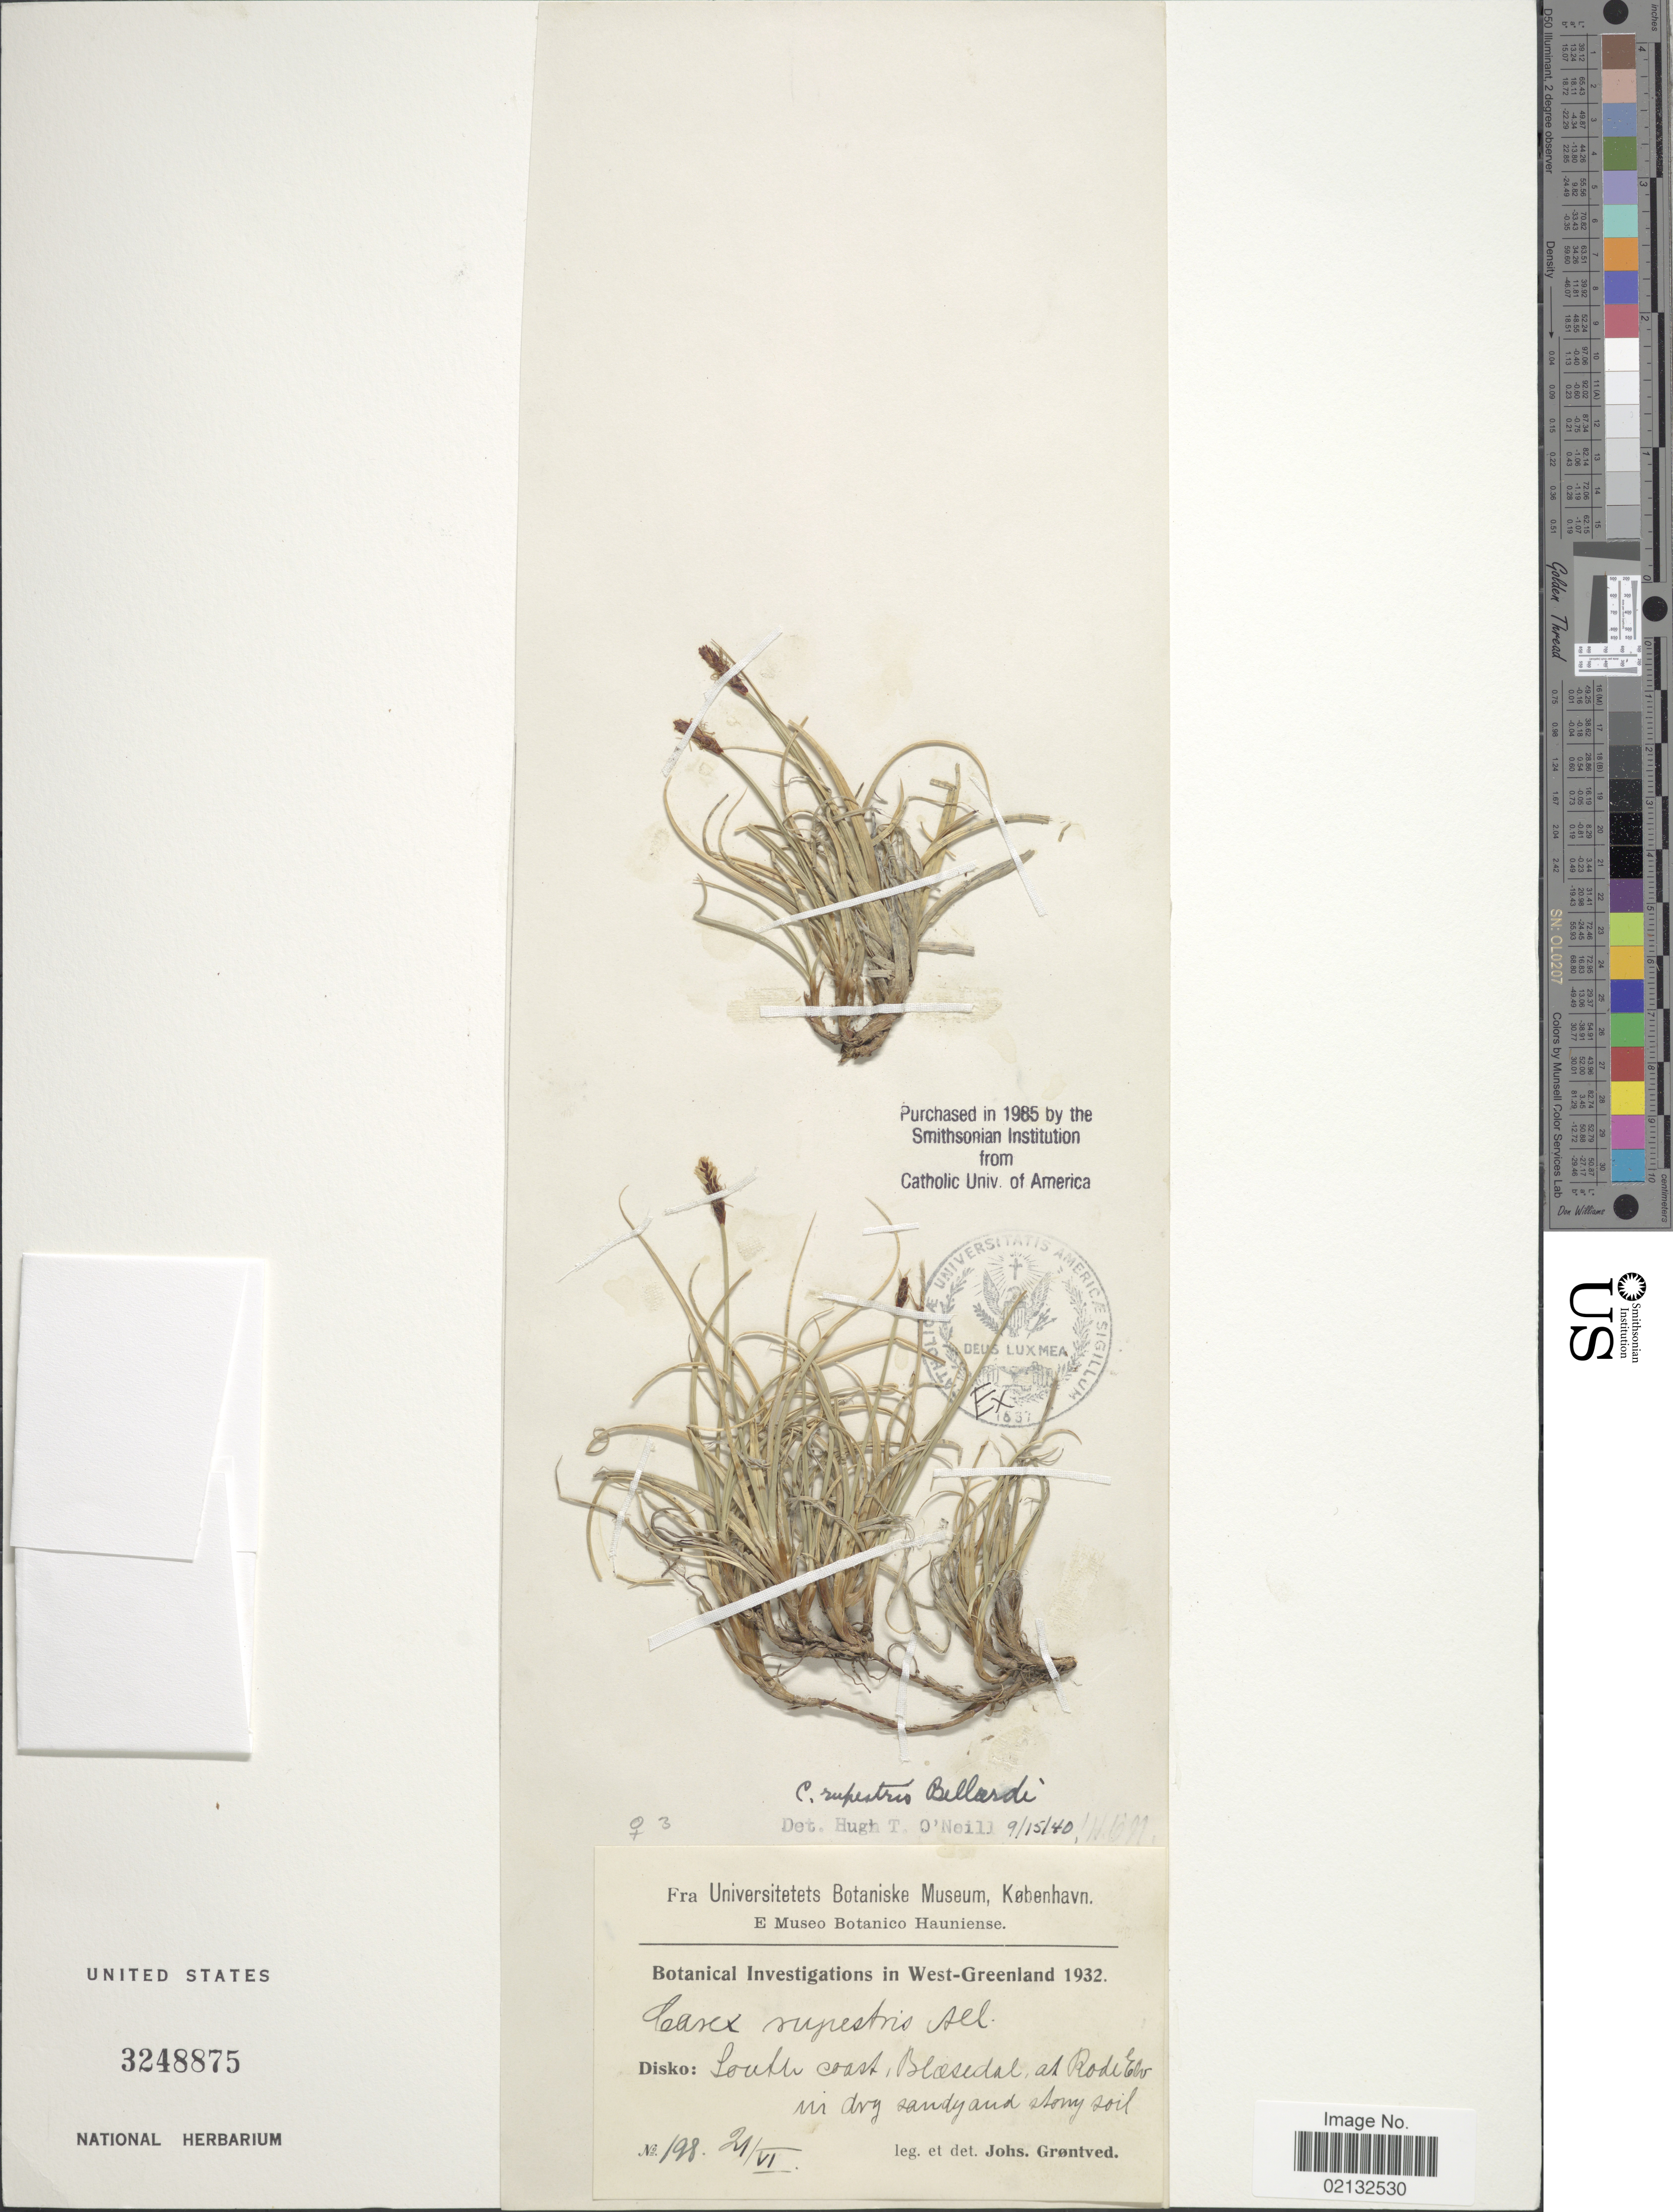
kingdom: Plantae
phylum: Tracheophyta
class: Liliopsida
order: Poales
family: Cyperaceae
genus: Carex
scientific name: Carex rupestris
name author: All.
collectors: J. Grontved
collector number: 198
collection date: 1932-06-21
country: Greenland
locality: West-Greenland. Disko: South coast, Blasedal at Rode Elv.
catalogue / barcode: US 3248875